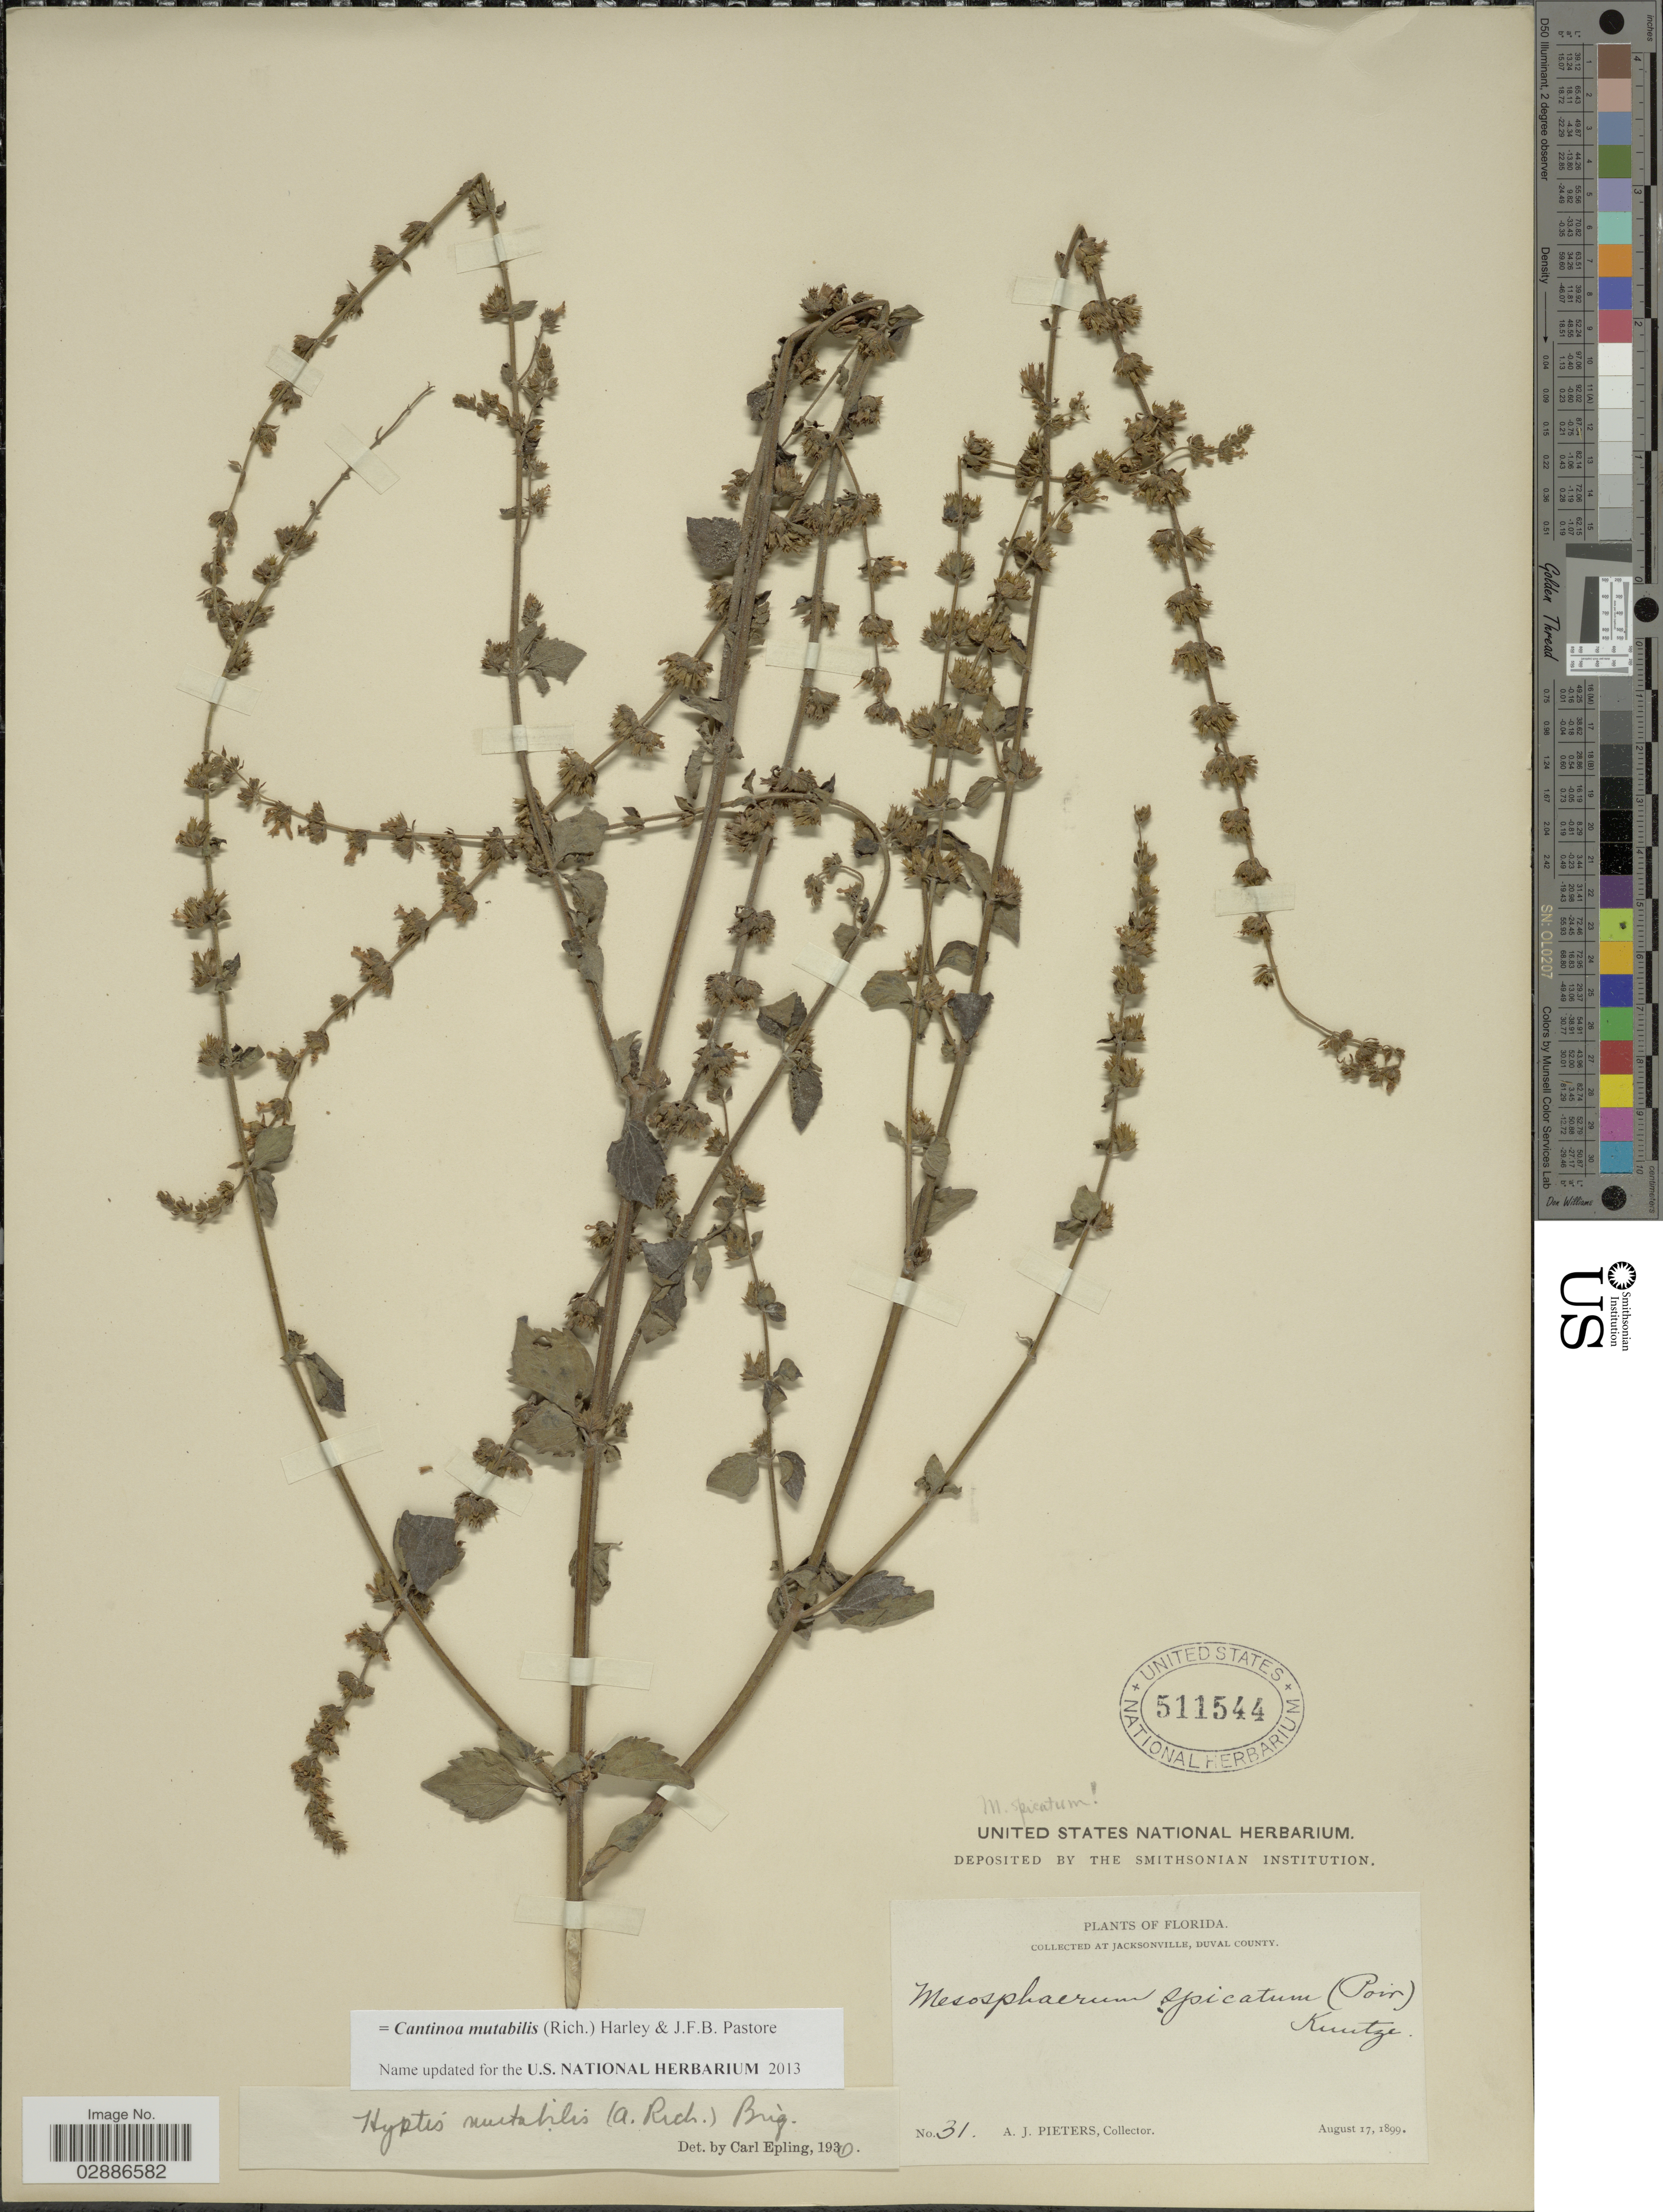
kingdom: Plantae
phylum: Tracheophyta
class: Magnoliopsida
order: Lamiales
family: Lamiaceae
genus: Cantinoa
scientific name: Cantinoa mutabilis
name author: (Epling) Harley & J.F.B. Pastore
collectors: A. Pieters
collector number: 31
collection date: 1899-08-17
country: United States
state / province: Florida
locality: At Jacksonville, Duval County.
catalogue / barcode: US 511544